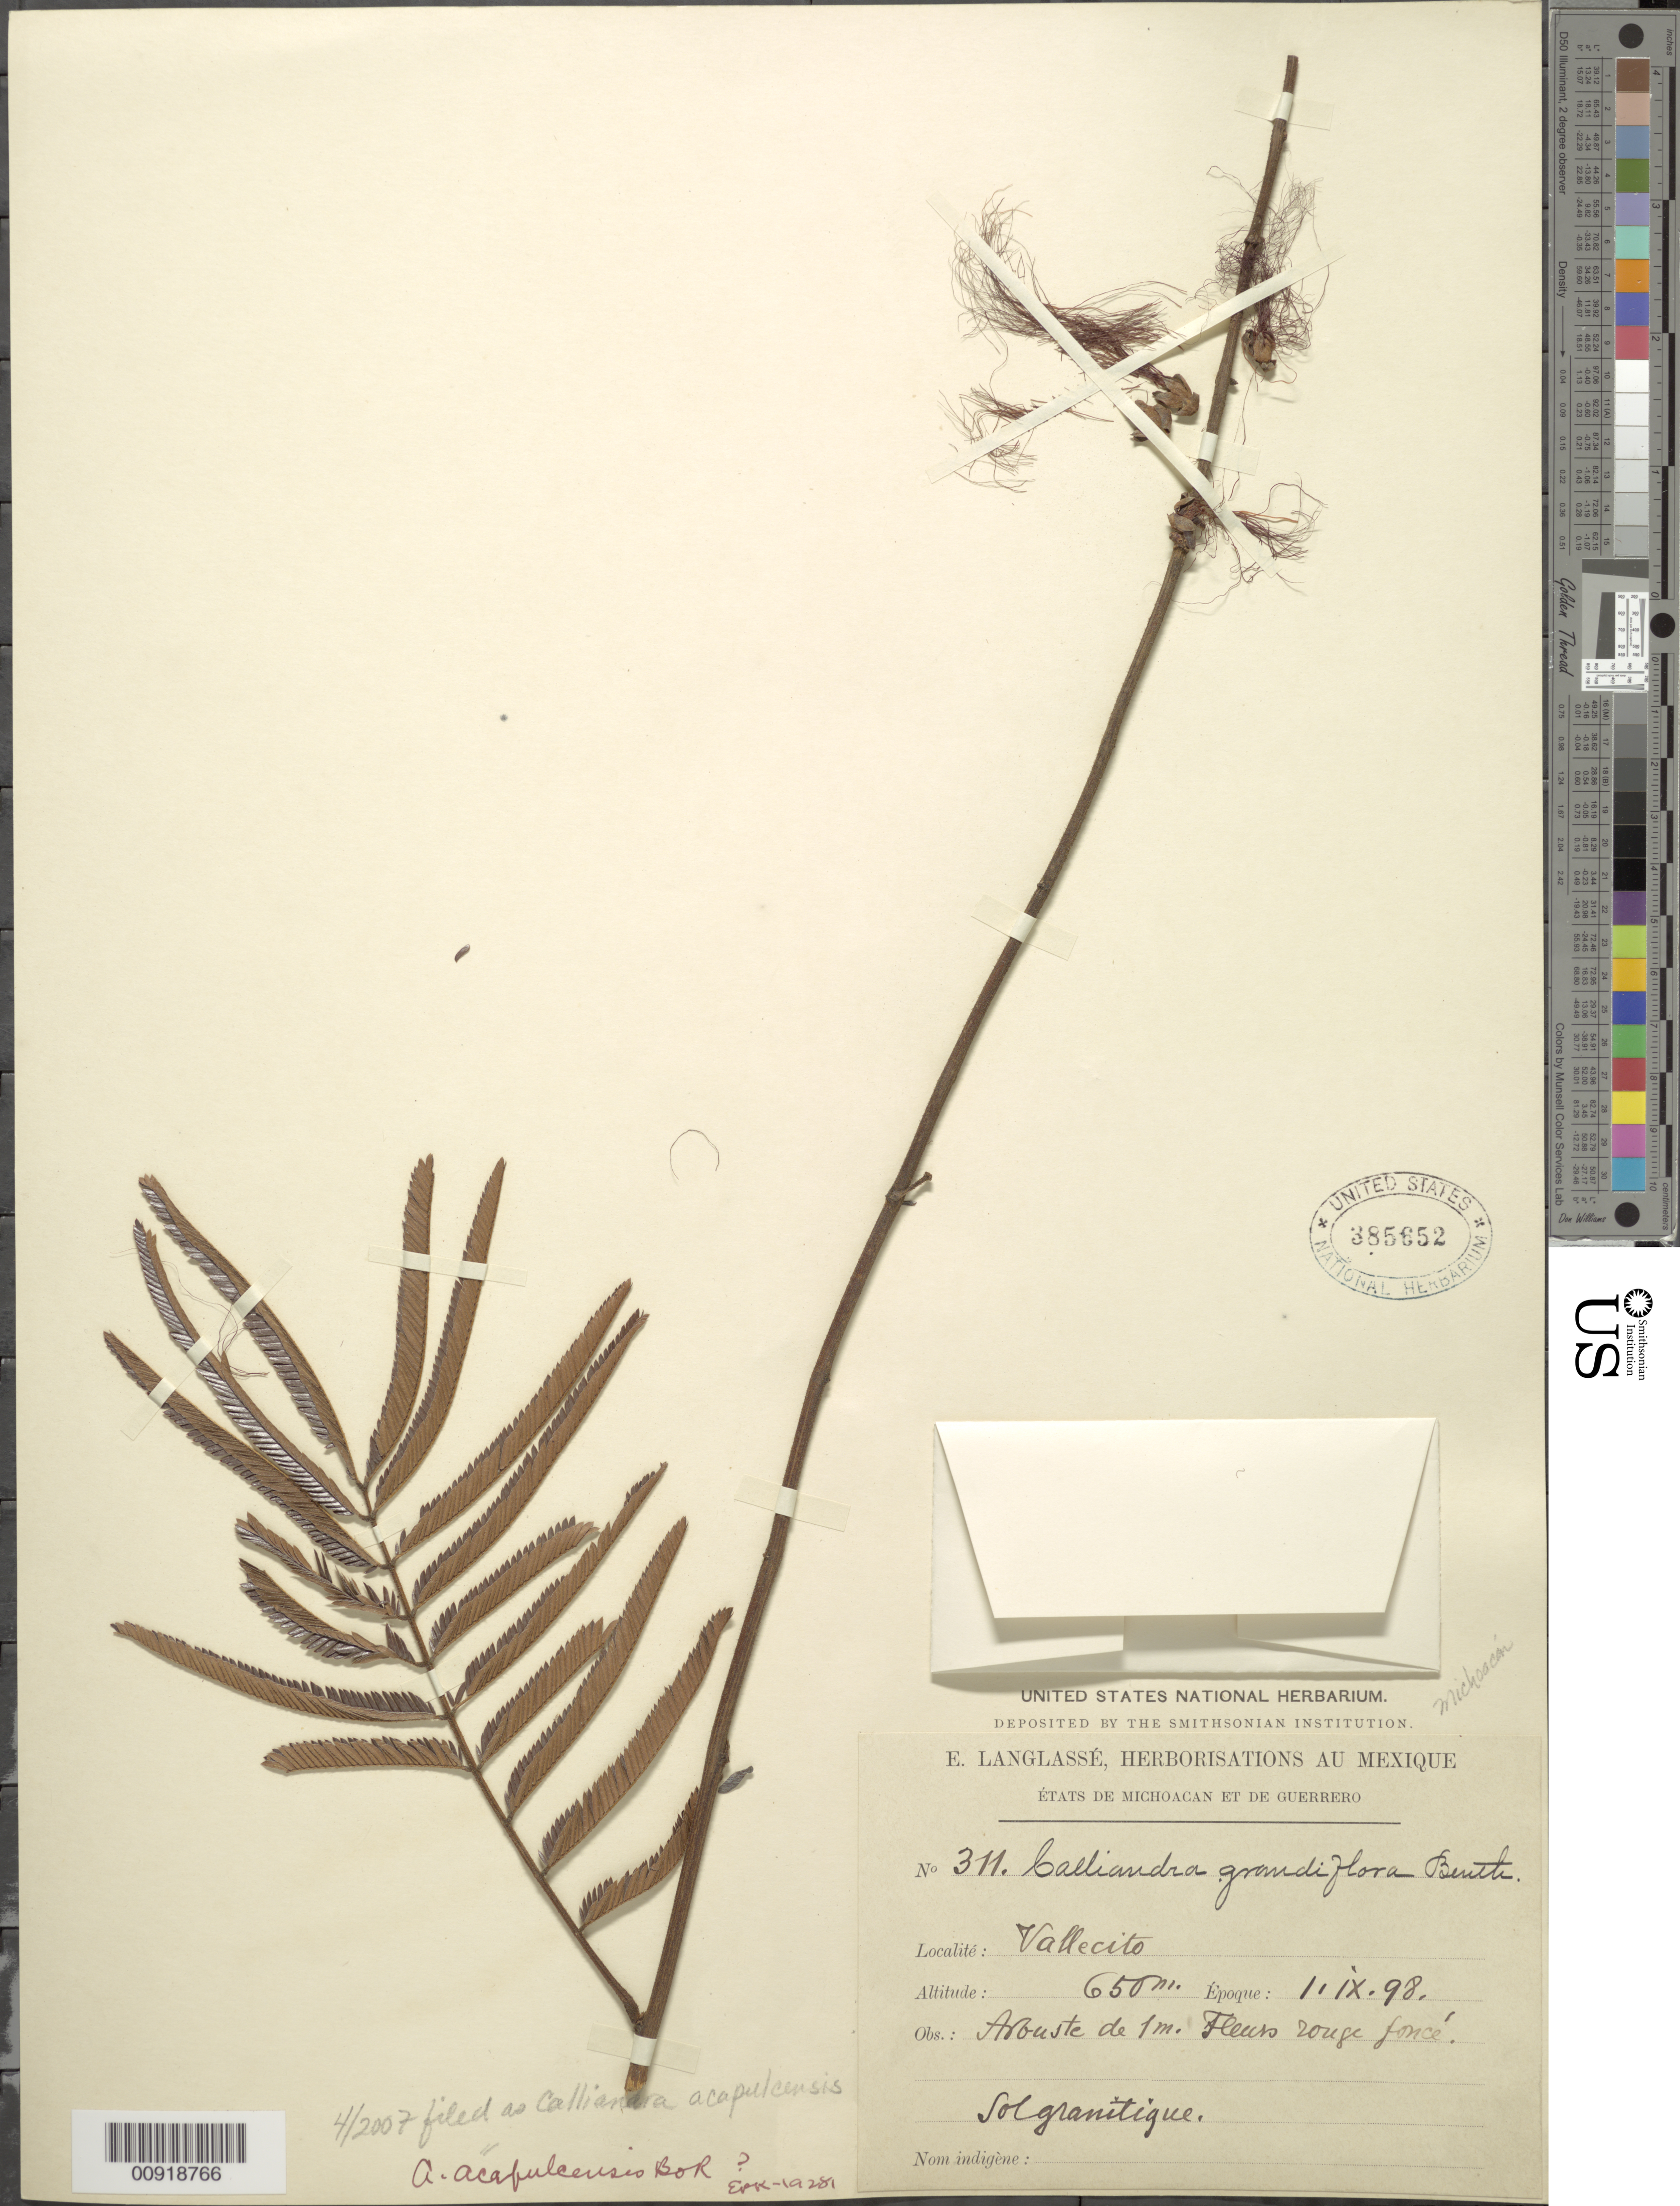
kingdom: Plantae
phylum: Tracheophyta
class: Magnoliopsida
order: Fabales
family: Fabaceae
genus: Calliandra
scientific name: Calliandra acapulcensis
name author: (Britton) Standl.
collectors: E. Langlassé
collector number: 311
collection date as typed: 01 Sep 1898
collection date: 1898-09-01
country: Mexico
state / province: Michoacán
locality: Vallecito.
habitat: Sol granitique.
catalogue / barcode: US 385652